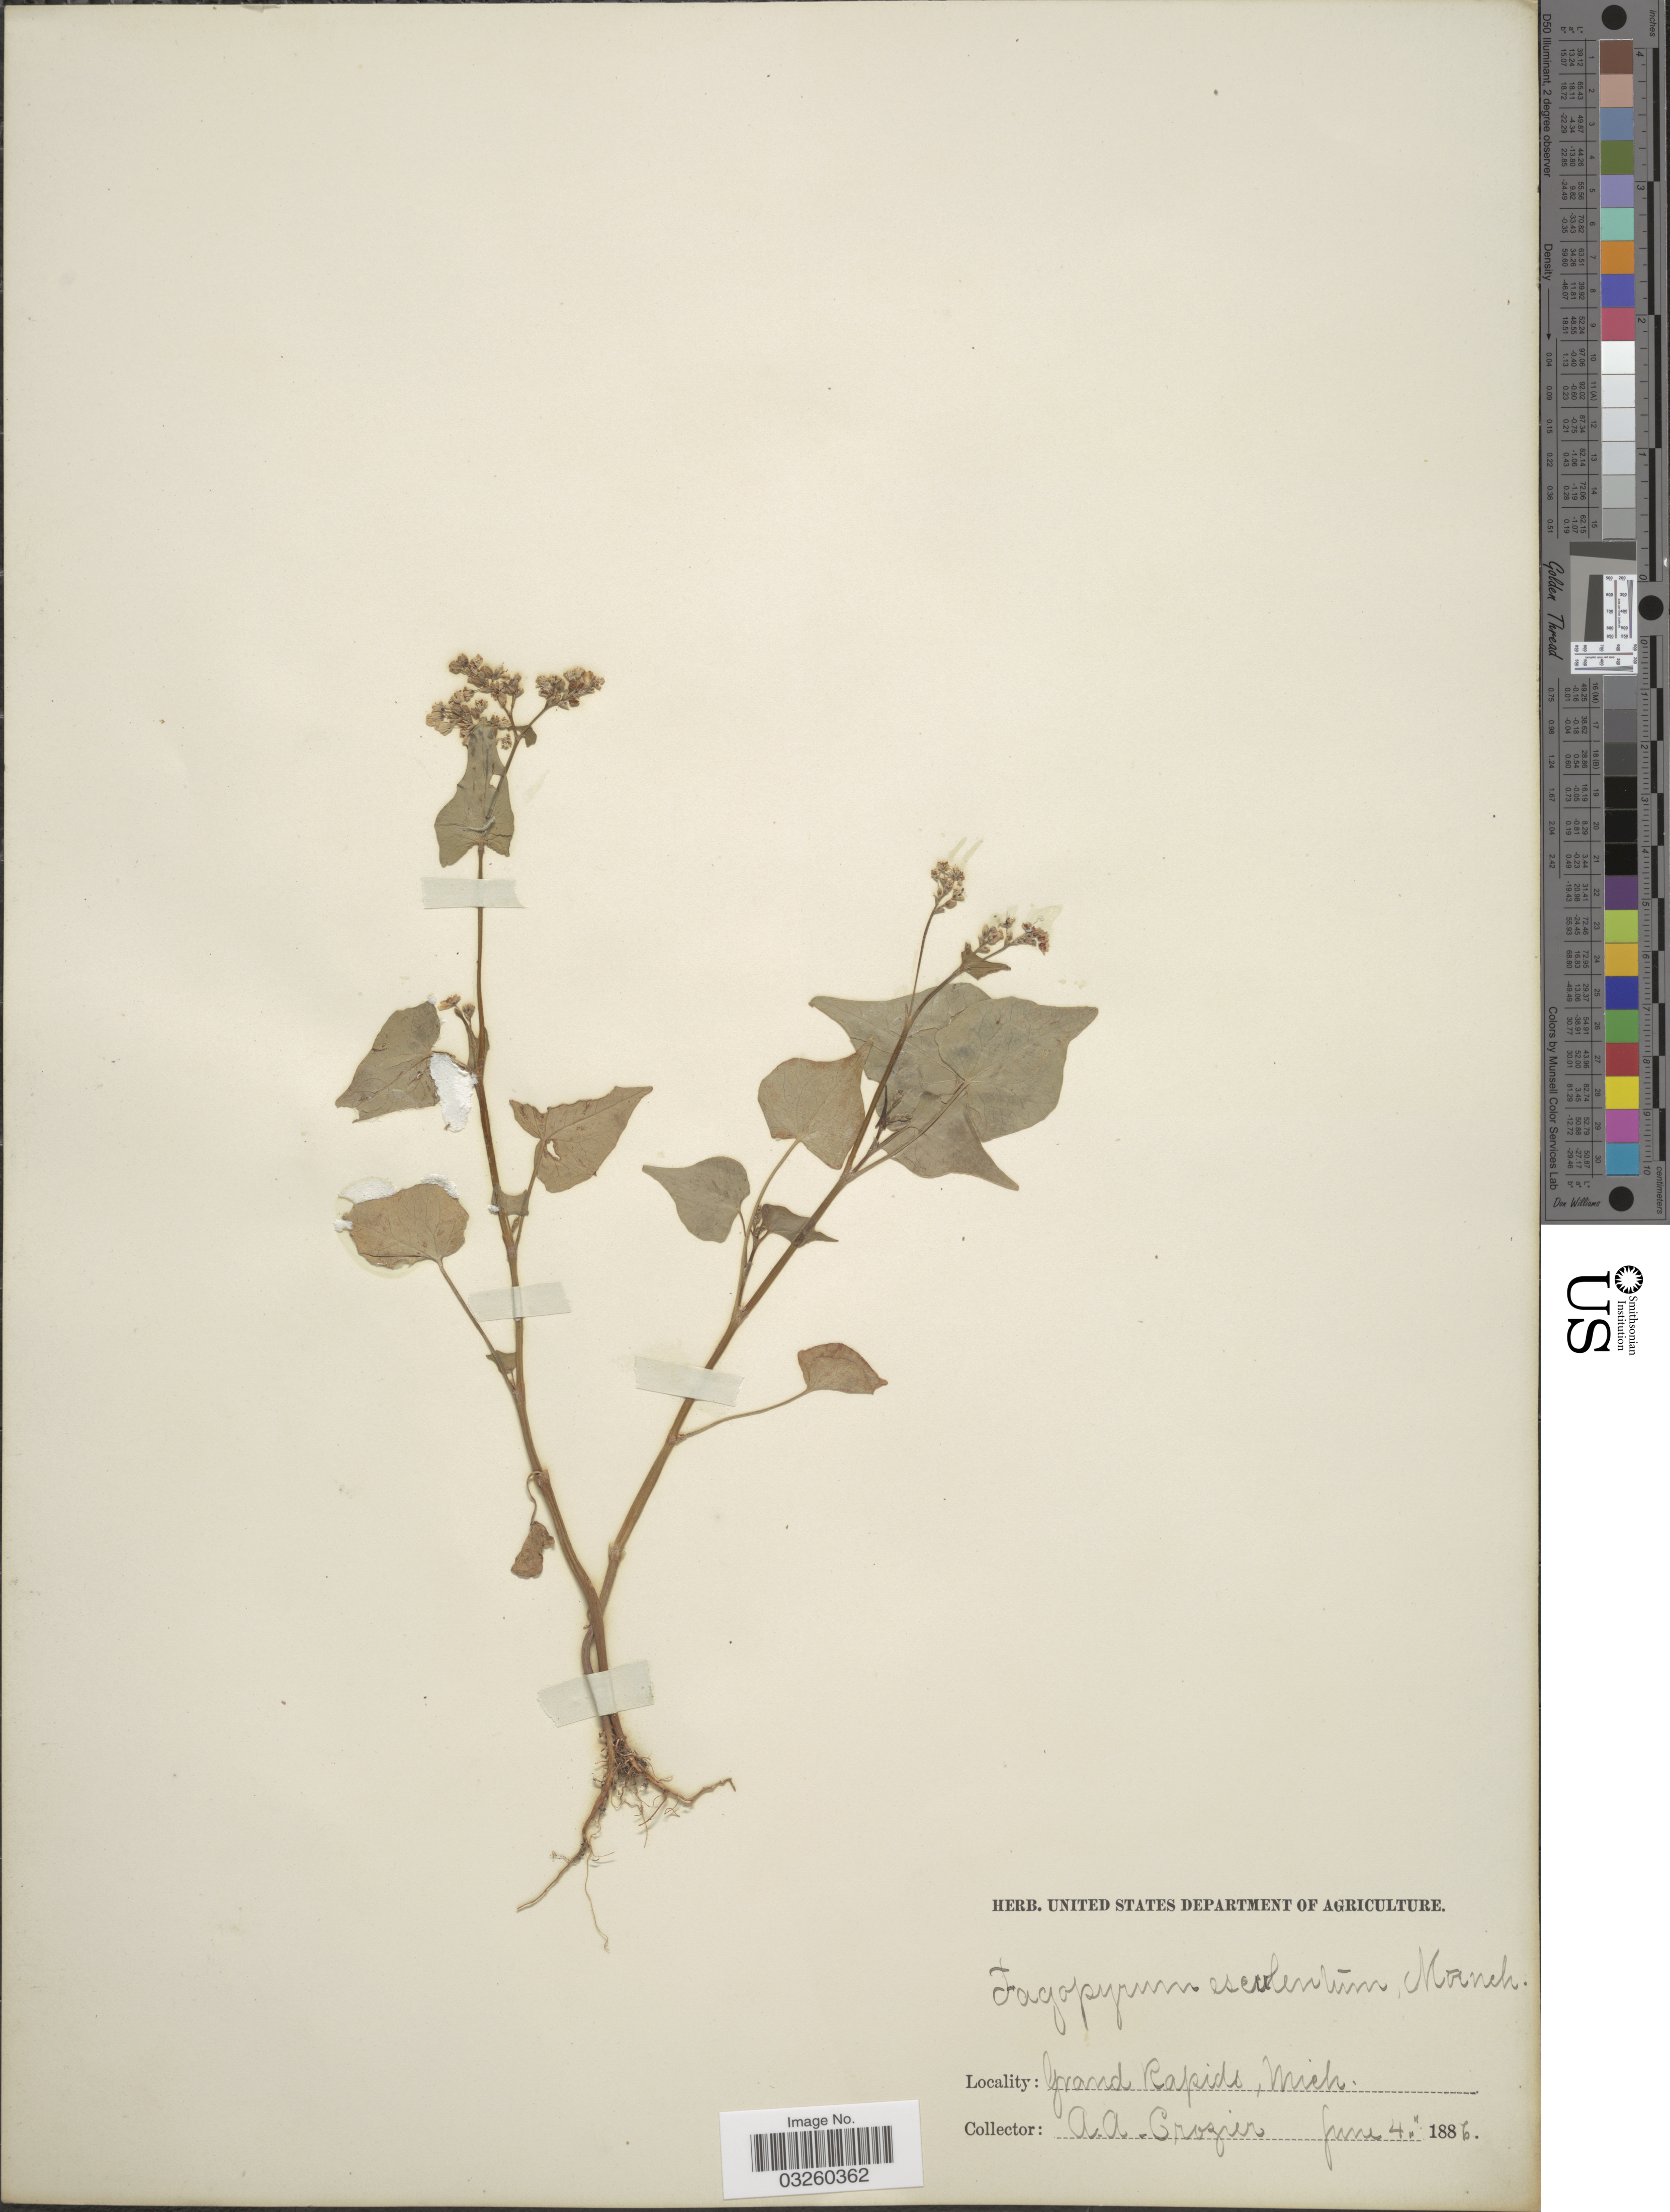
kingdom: Plantae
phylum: Tracheophyta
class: Magnoliopsida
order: Caryophyllales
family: Polygonaceae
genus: Fagopyrum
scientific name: Fagopyrum esculentum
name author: Moench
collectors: A. Crozier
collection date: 1886-06-04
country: United States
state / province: Michigan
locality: Grand Rapids.